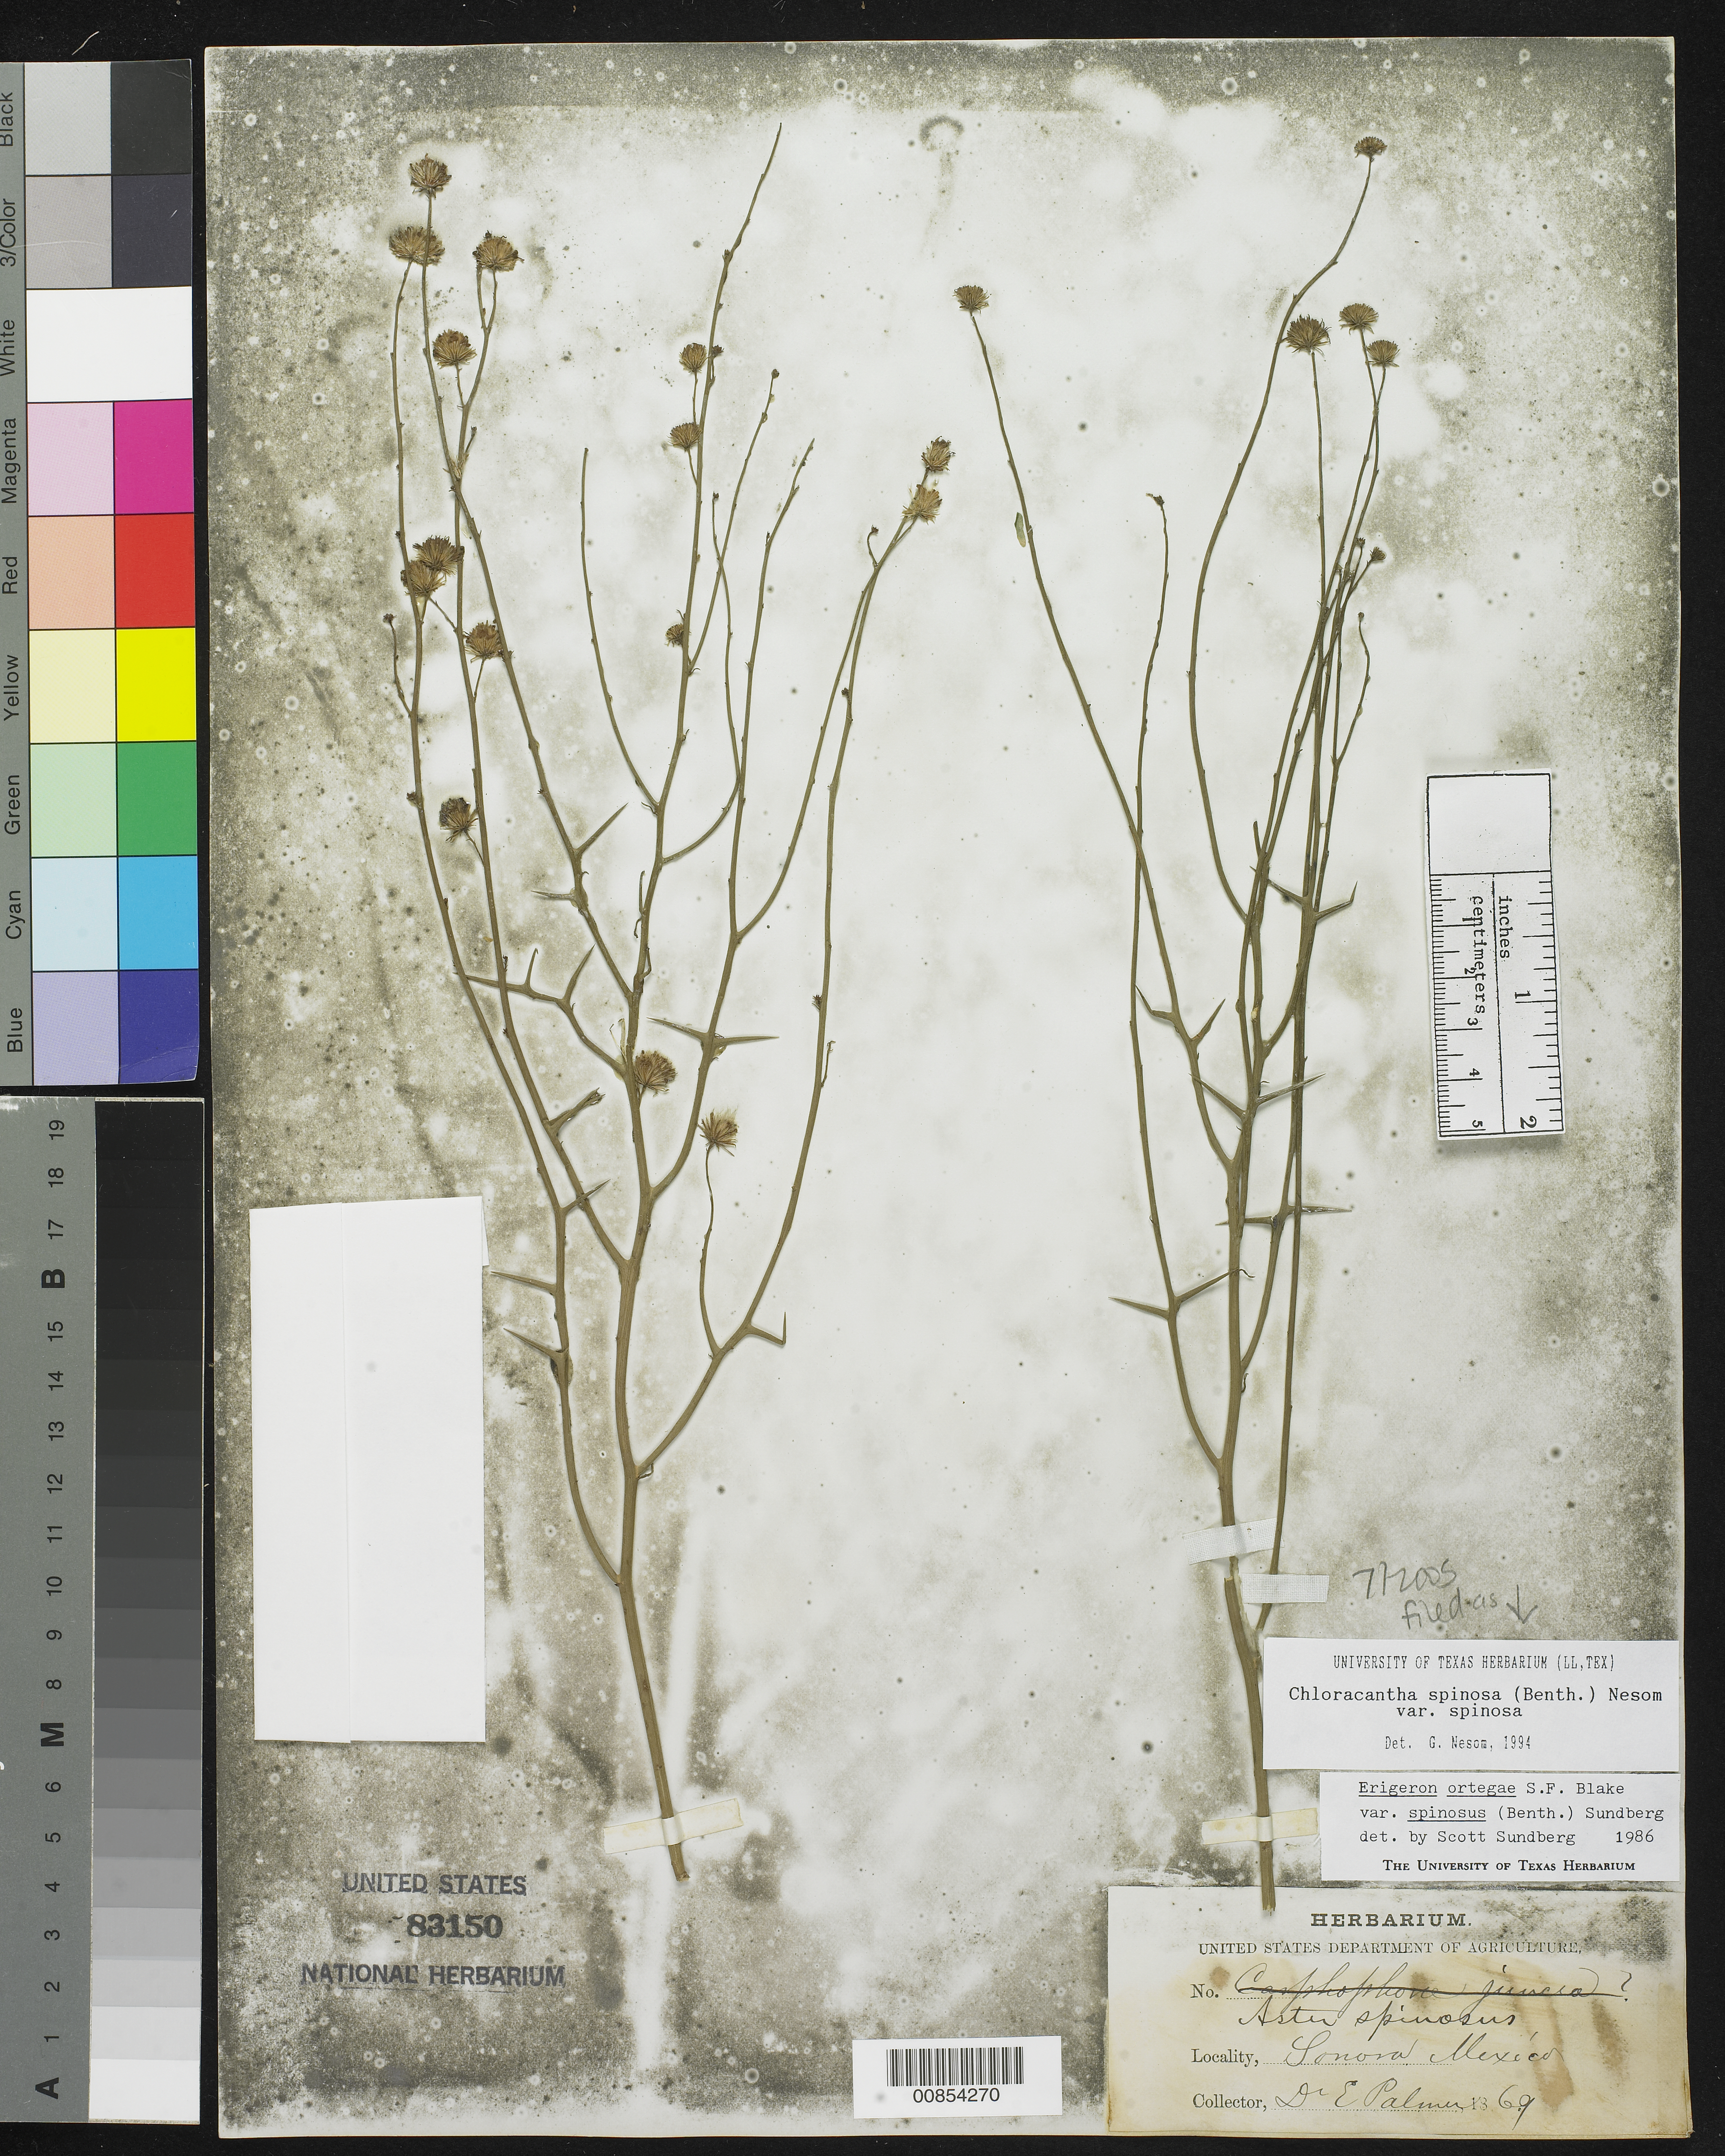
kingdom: Plantae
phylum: Tracheophyta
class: Magnoliopsida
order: Asterales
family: Asteraceae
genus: Chloracantha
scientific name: Chloracantha spinosa var. spinosa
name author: (Benth.) G.L. Nesom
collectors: E. Palmer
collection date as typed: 1869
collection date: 1869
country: Mexico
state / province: Sonora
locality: Sonora.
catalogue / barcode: US 83150